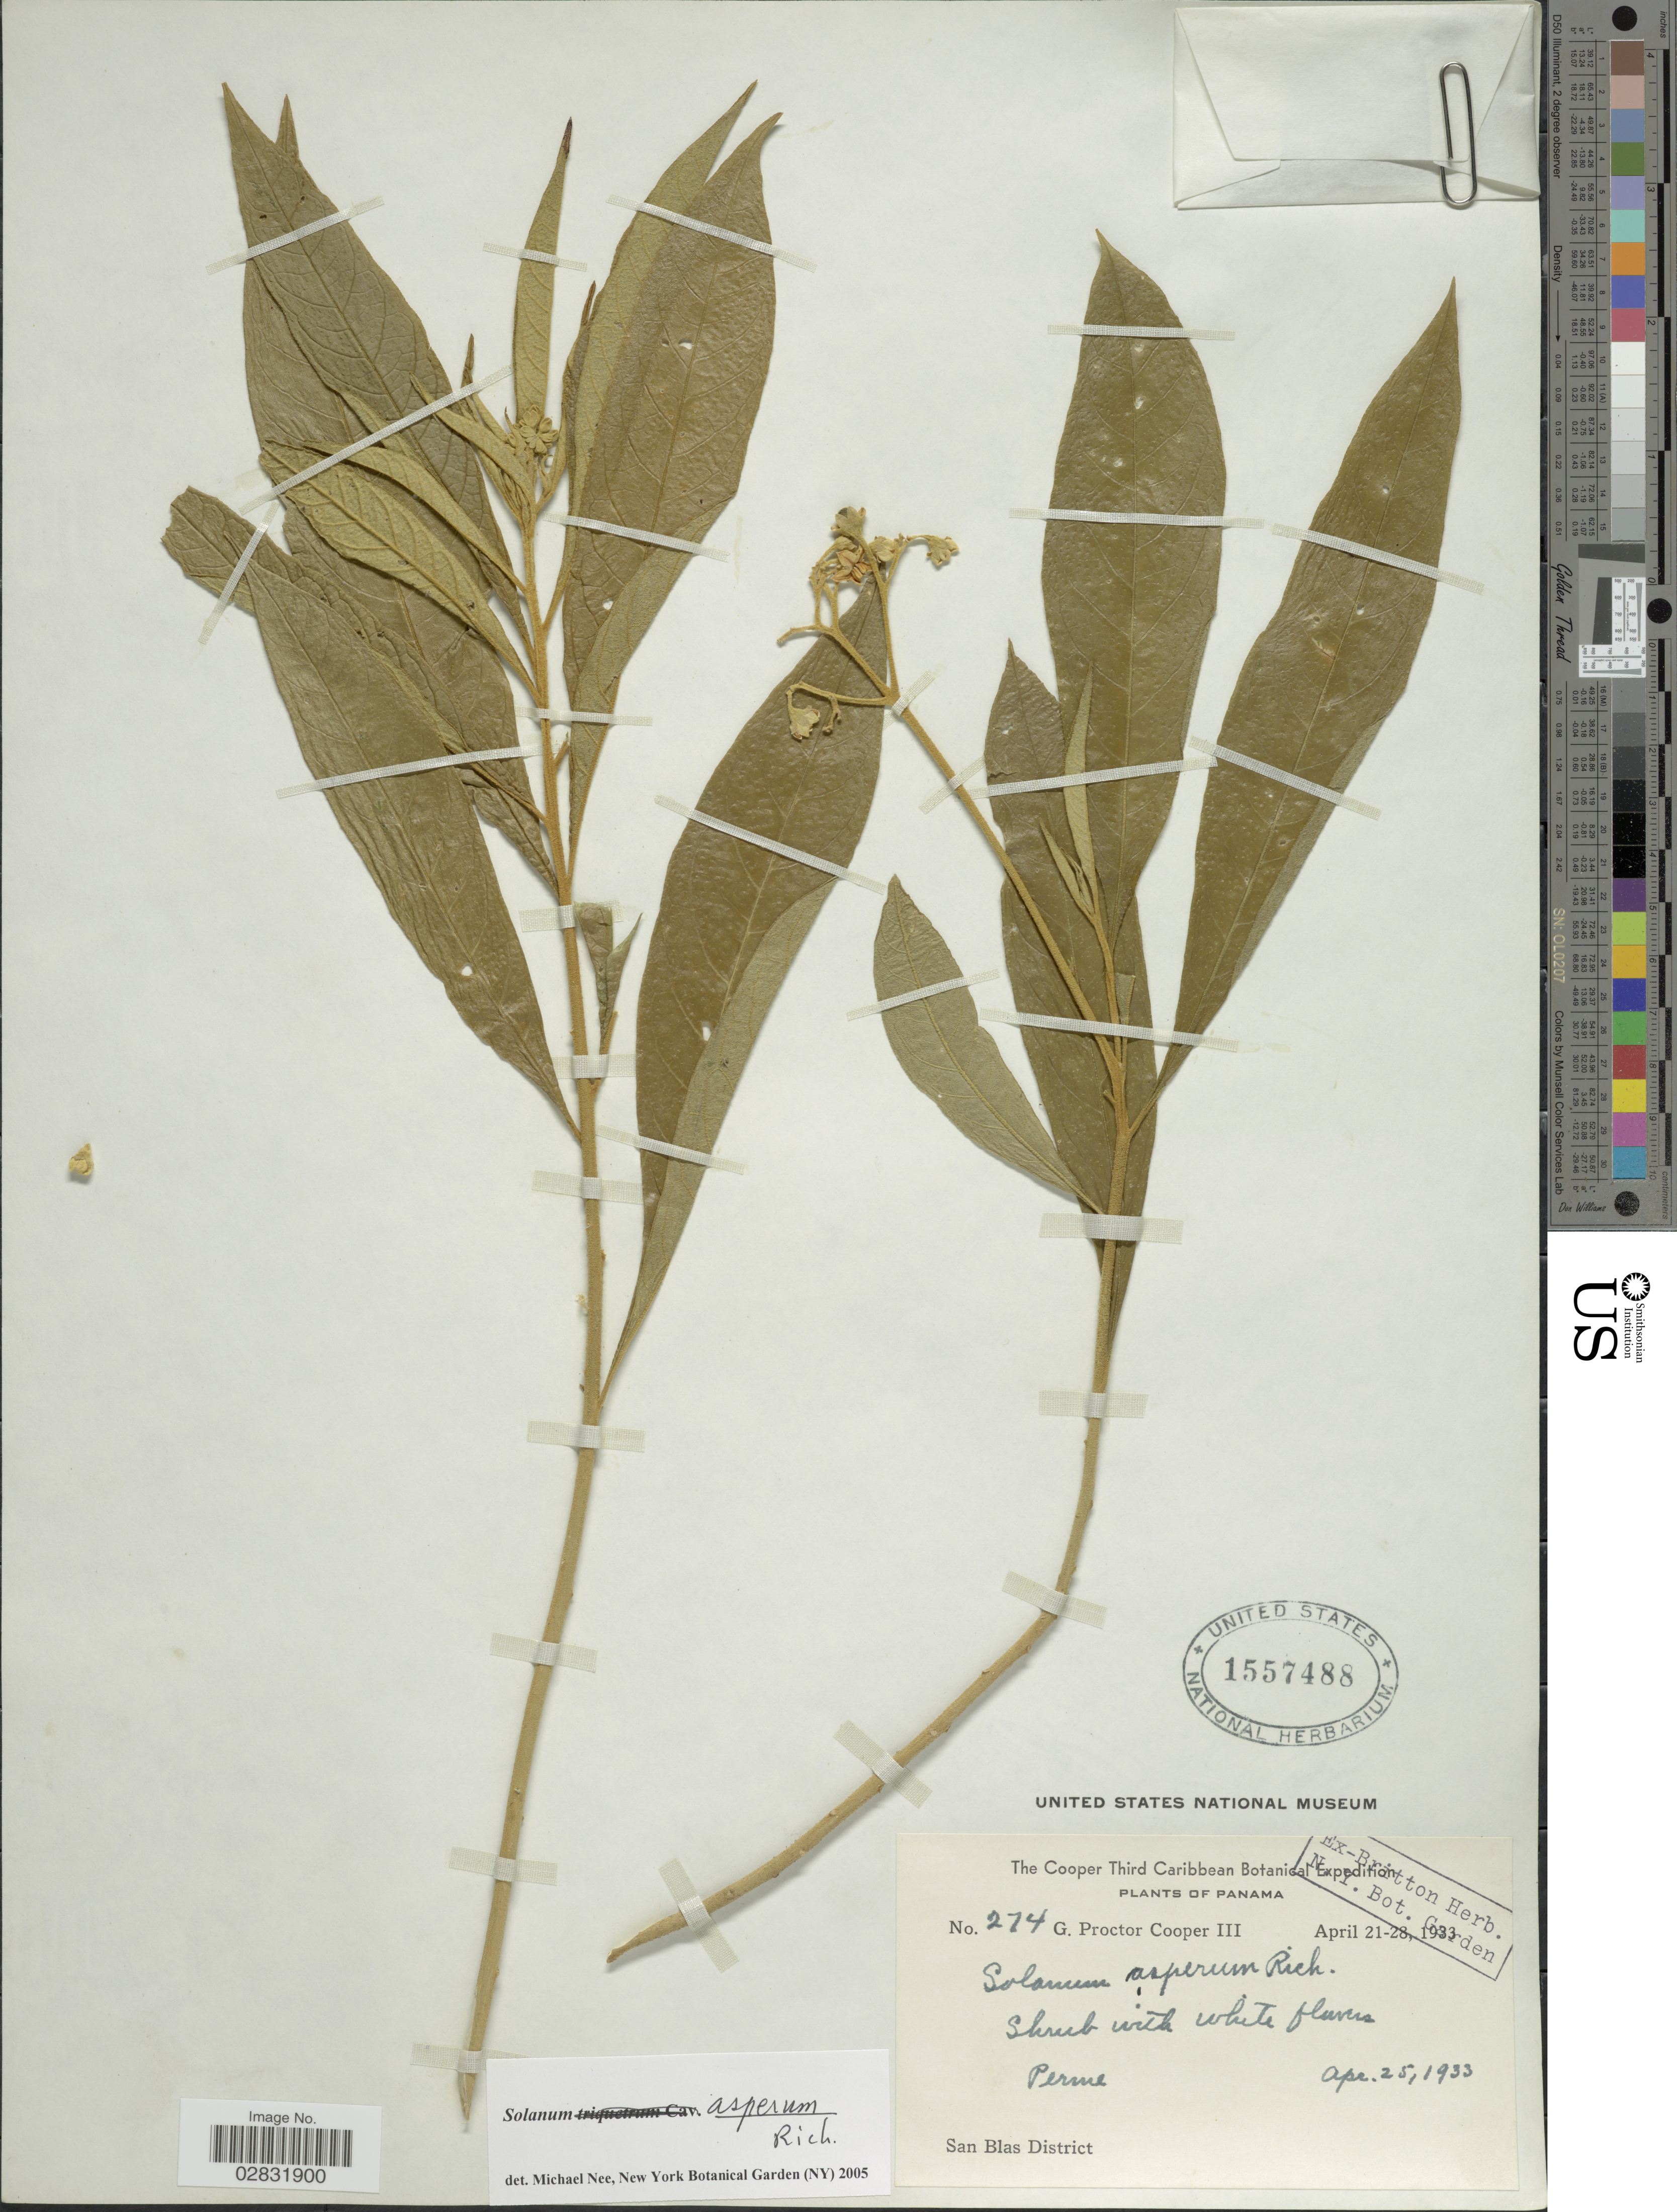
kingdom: Plantae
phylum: Tracheophyta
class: Magnoliopsida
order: Solanales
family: Solanaceae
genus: Solanum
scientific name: Solanum asperum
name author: Rich.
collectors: G. Cooper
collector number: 274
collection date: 1933-04-25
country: Panama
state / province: Kuna Yala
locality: San Blas District.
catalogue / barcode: US 1557488